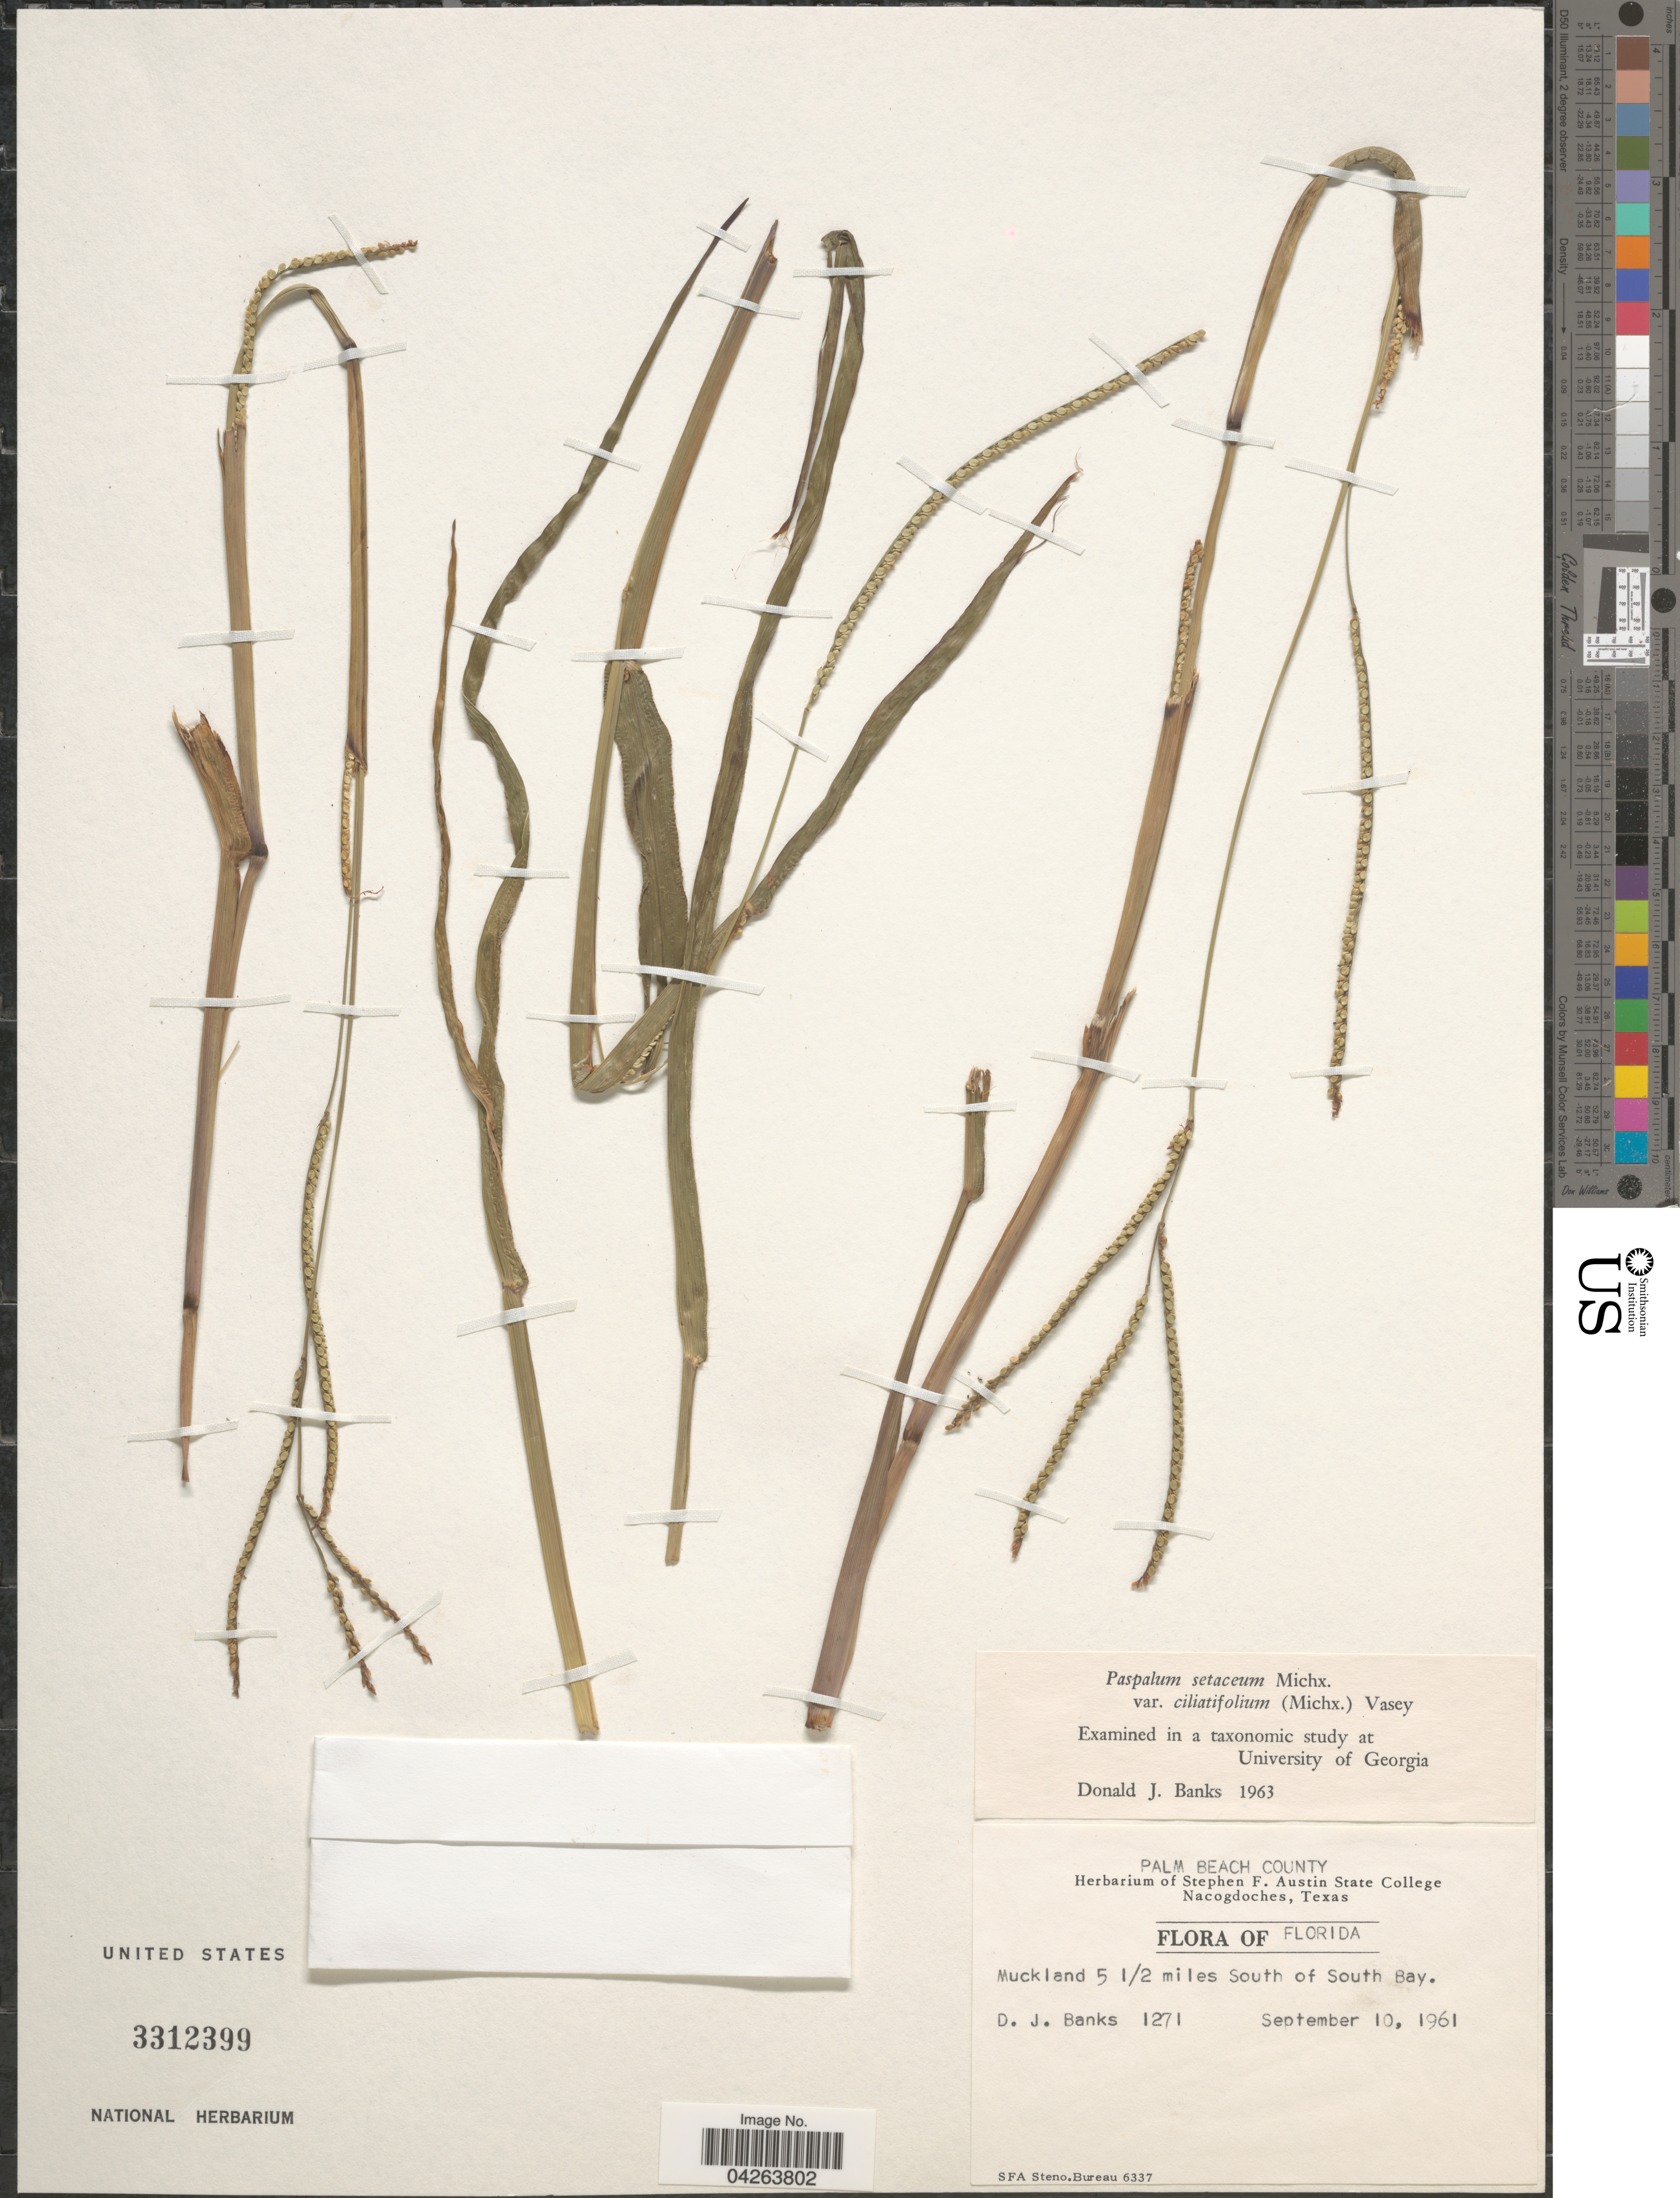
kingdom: Plantae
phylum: Tracheophyta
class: Liliopsida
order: Poales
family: Poaceae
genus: Paspalum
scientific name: Paspalum setaceum var. ciliatifolium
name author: (Michx.) Vasey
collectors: D. J. Banks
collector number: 1271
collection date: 1961-09-10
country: United States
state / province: Florida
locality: Palm Beach County. Muckland 5½ miles South of South Bay.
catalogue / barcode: US 3312399